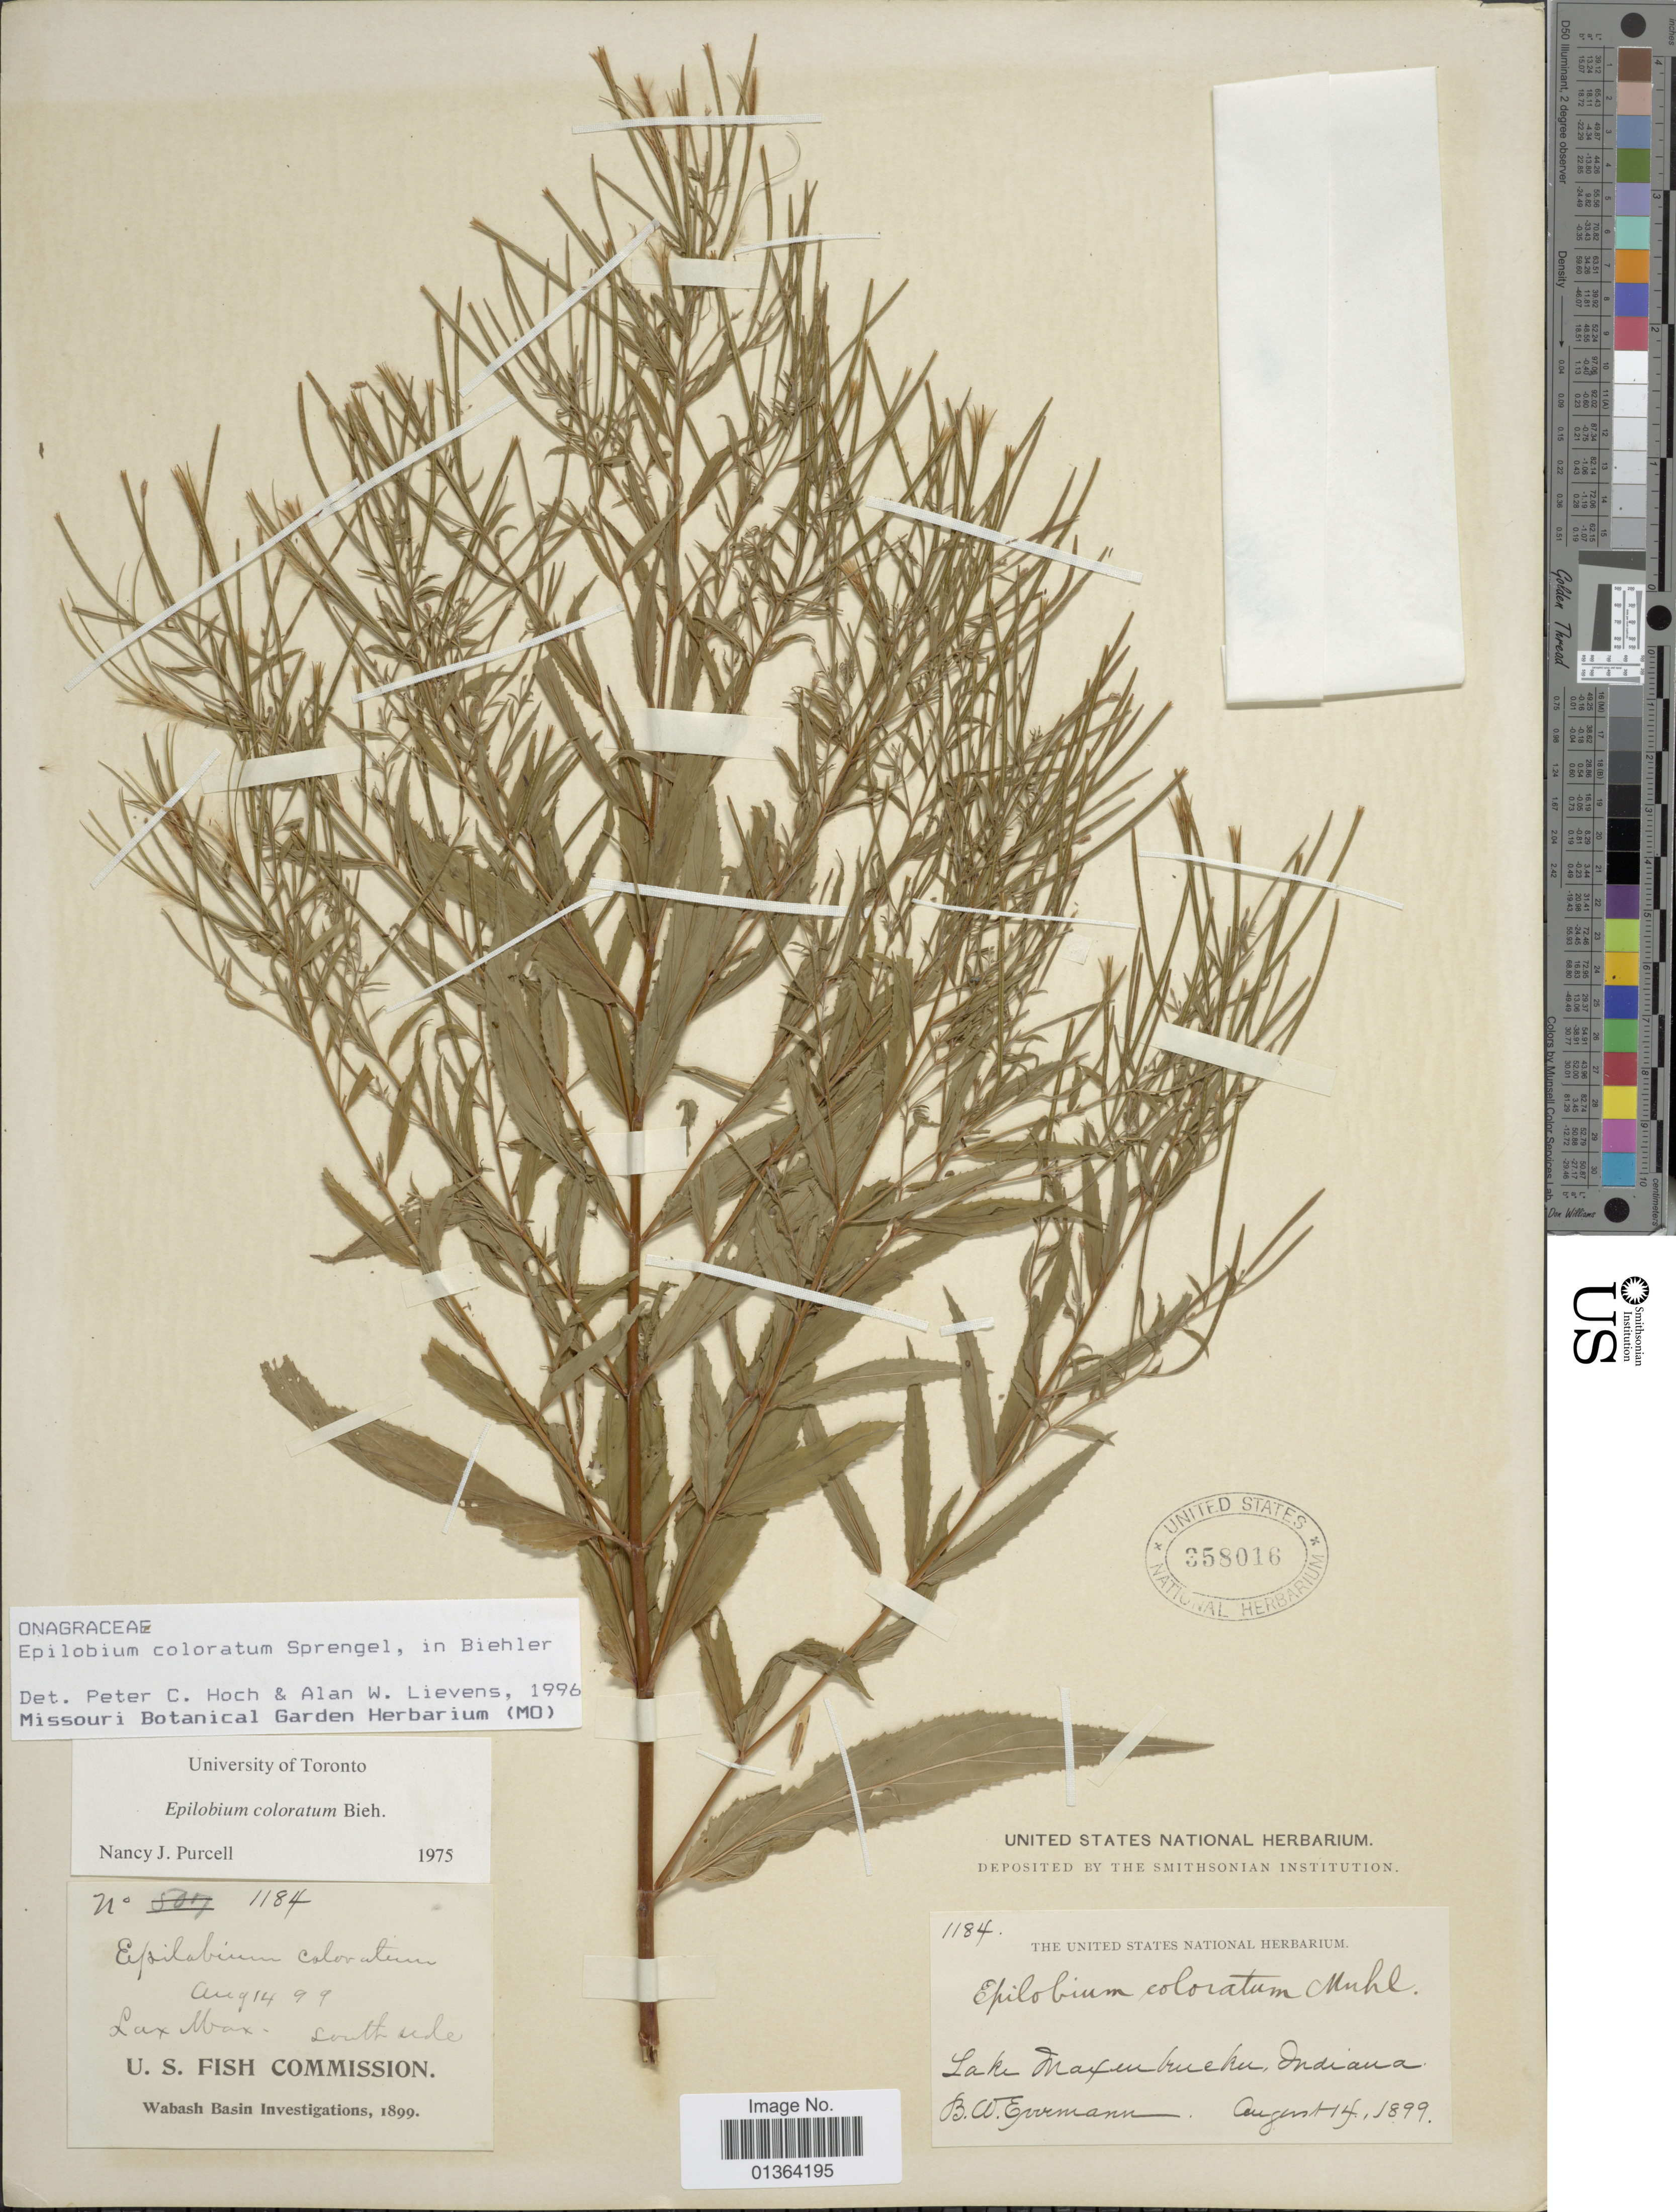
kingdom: Plantae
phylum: Tracheophyta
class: Magnoliopsida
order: Myrtales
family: Onagraceae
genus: Epilobium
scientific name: Epilobium coloratum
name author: Biehler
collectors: B. W. Evermann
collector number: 1184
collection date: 1899-08-14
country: United States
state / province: Indiana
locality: Lake Maxinkuckee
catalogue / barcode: US 358016